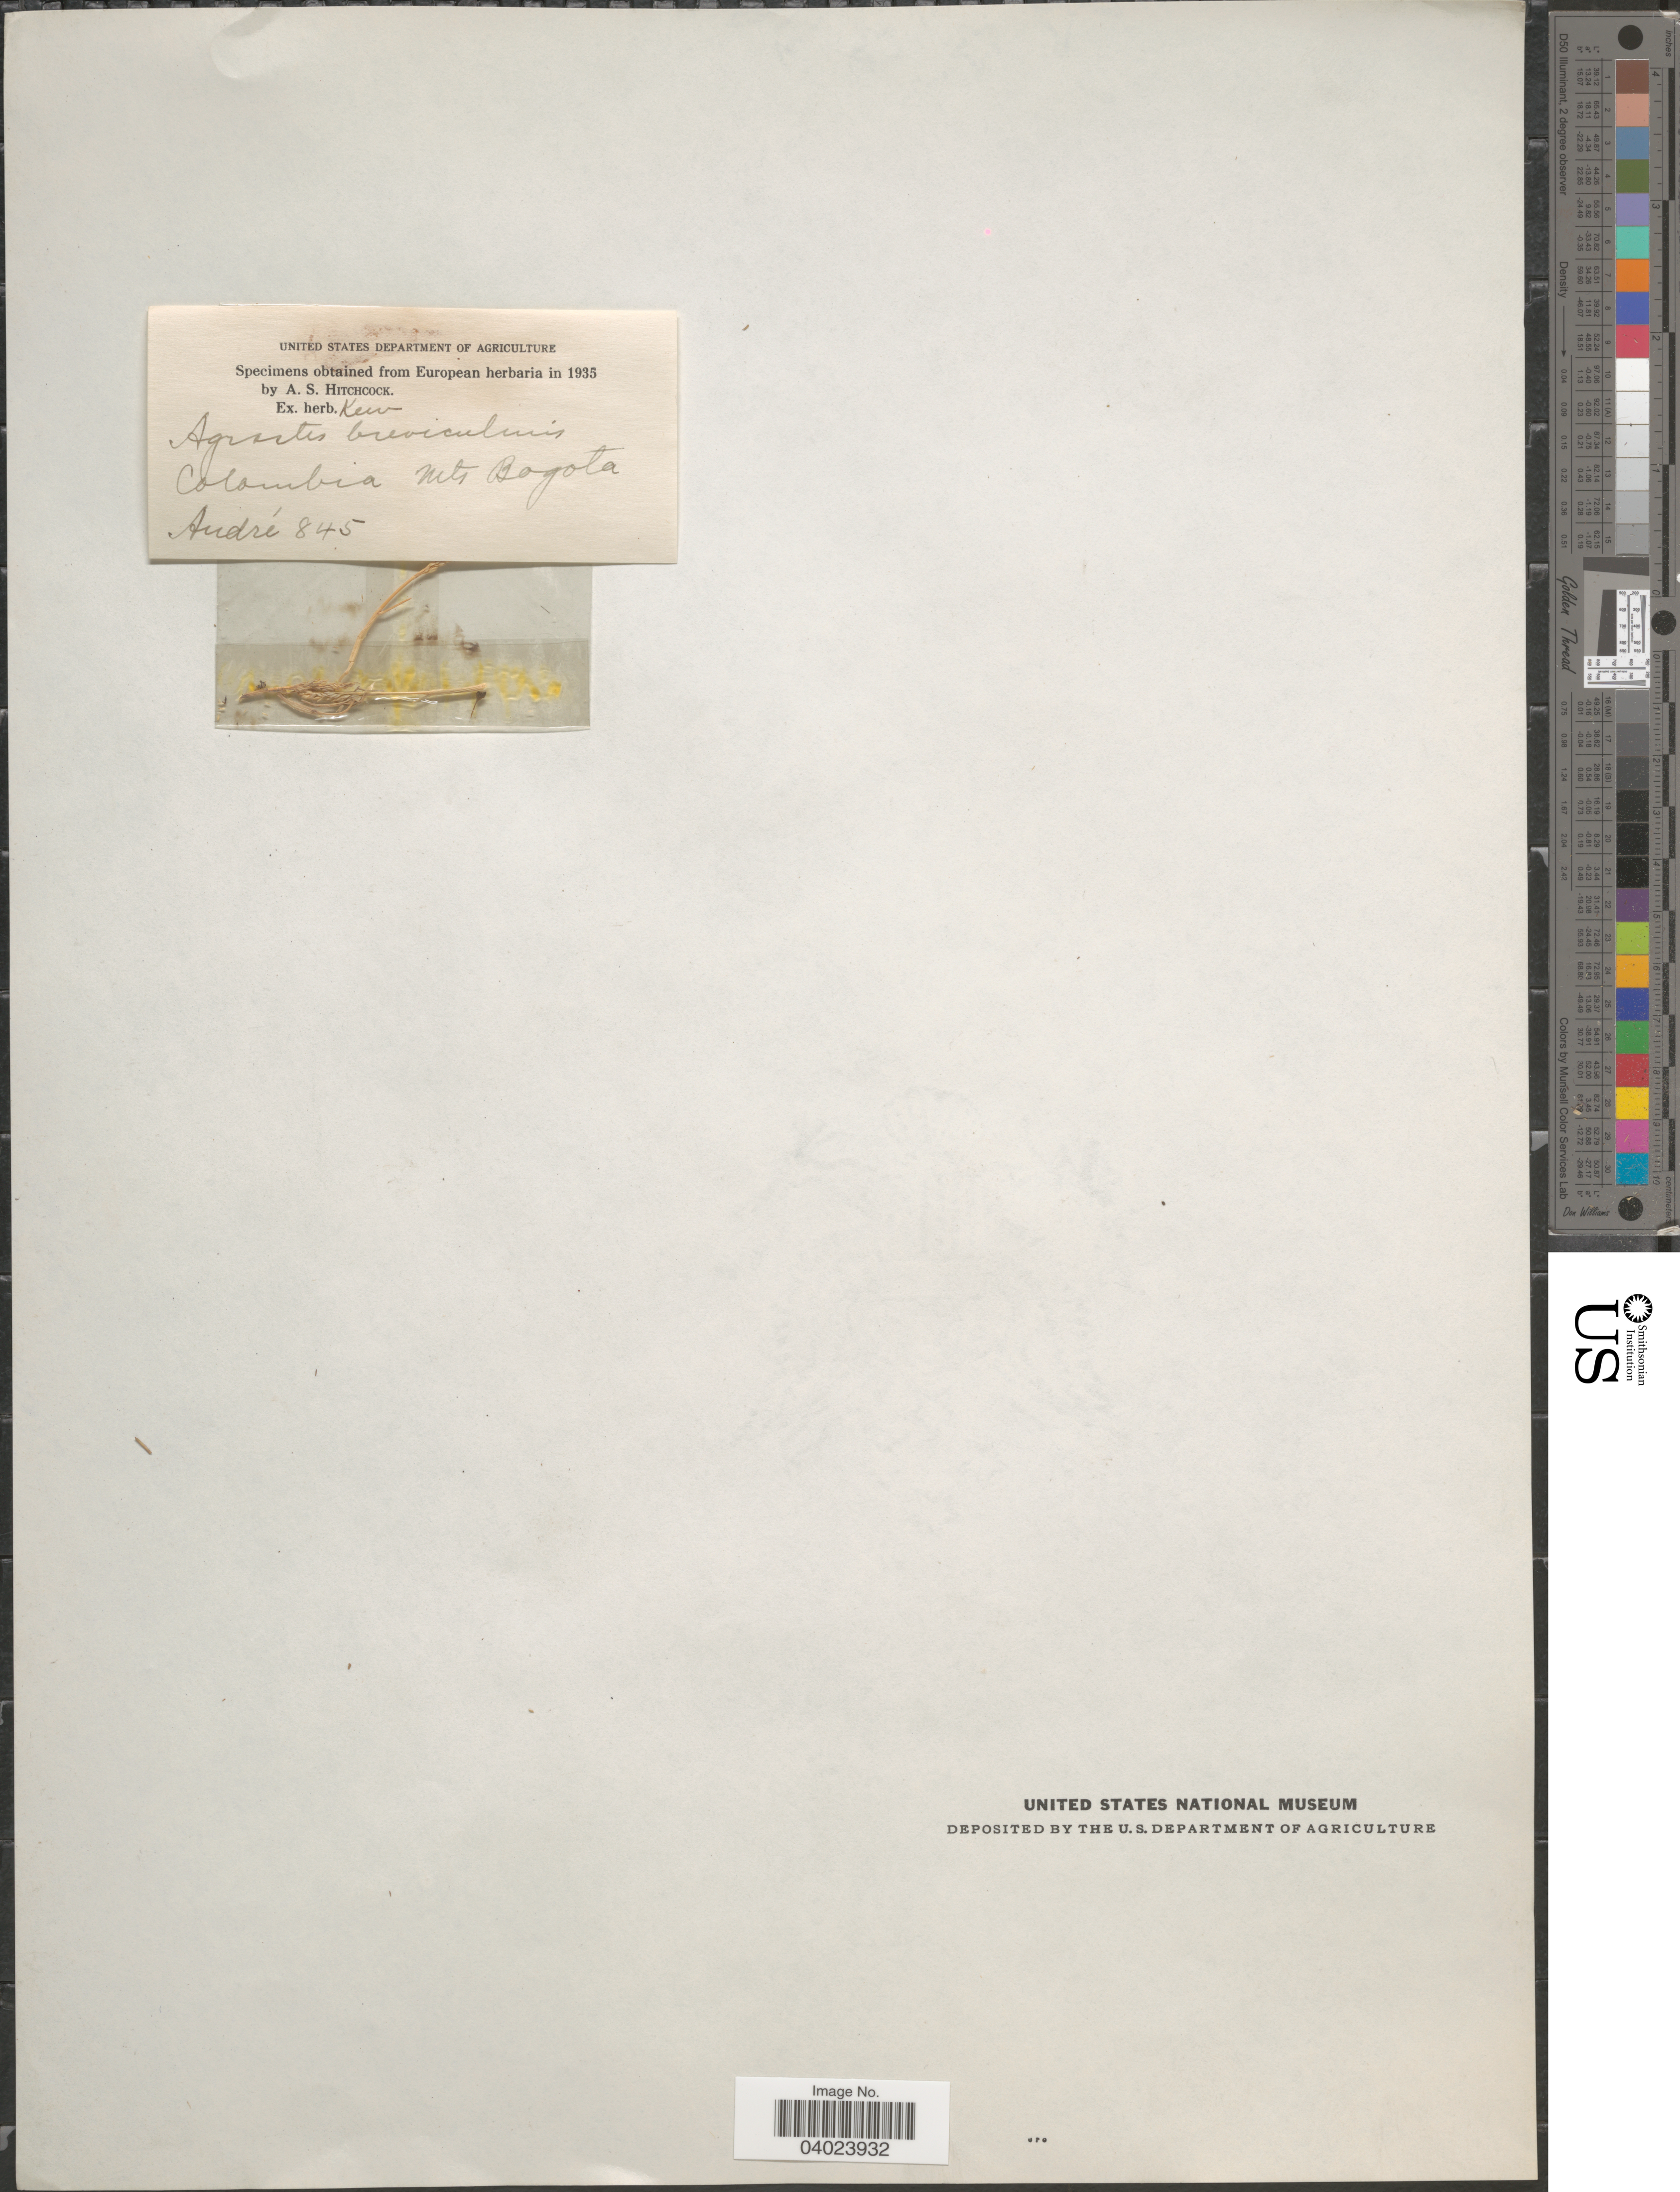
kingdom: Plantae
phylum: Tracheophyta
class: Liliopsida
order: Poales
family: Poaceae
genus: Agrostis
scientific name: Agrostis breviculmis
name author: Hitchc.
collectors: André, --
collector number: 845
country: Colombia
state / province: Bogota D.C.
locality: Mts Bogota.